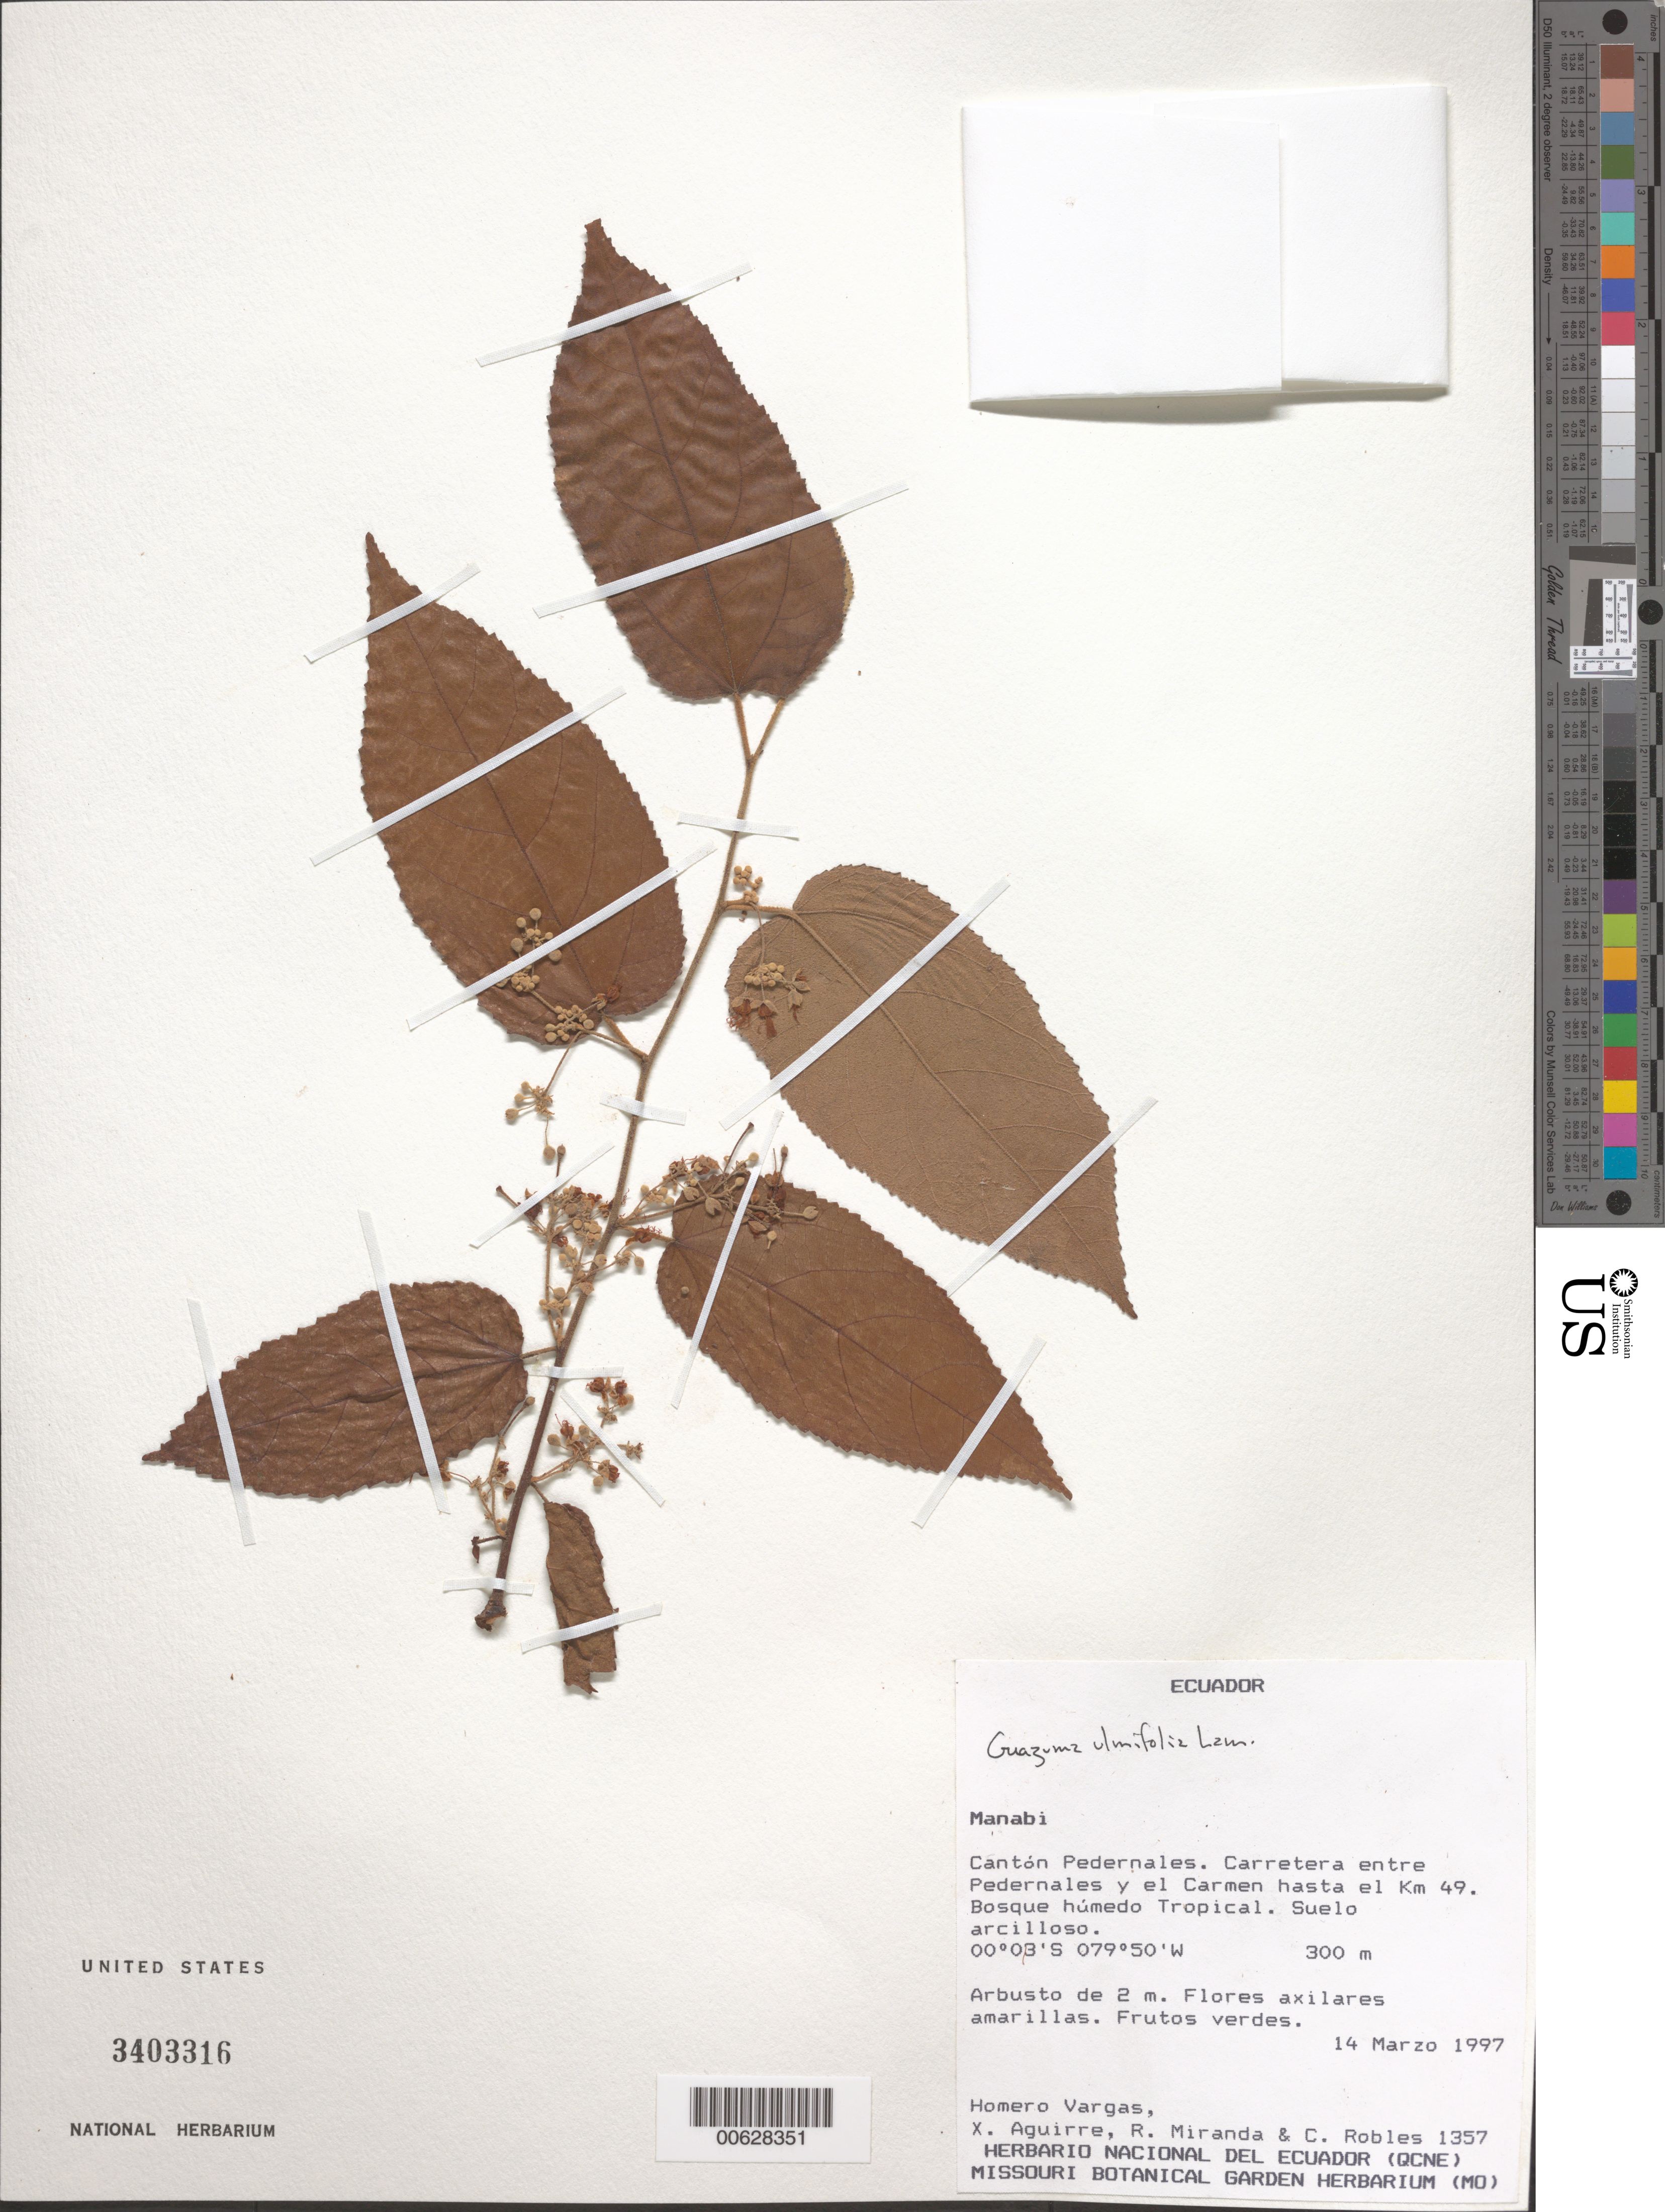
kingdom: Plantae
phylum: Tracheophyta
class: Magnoliopsida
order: Malvales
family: Malvaceae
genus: Guazuma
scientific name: Guazuma ulmifolia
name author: Lam.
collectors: H. Vargas, X. Aguirre, R. Miranda & C. Robles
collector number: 1357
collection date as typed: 14 Mar 1997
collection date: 1997-03-14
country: Ecuador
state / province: Manabí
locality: Cantón Pedernales. Carretera entre Pedernales y el Carmen hasta el km 49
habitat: Bosque húmedo tropical, suelo arcilloso.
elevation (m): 300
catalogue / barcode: US 3403316